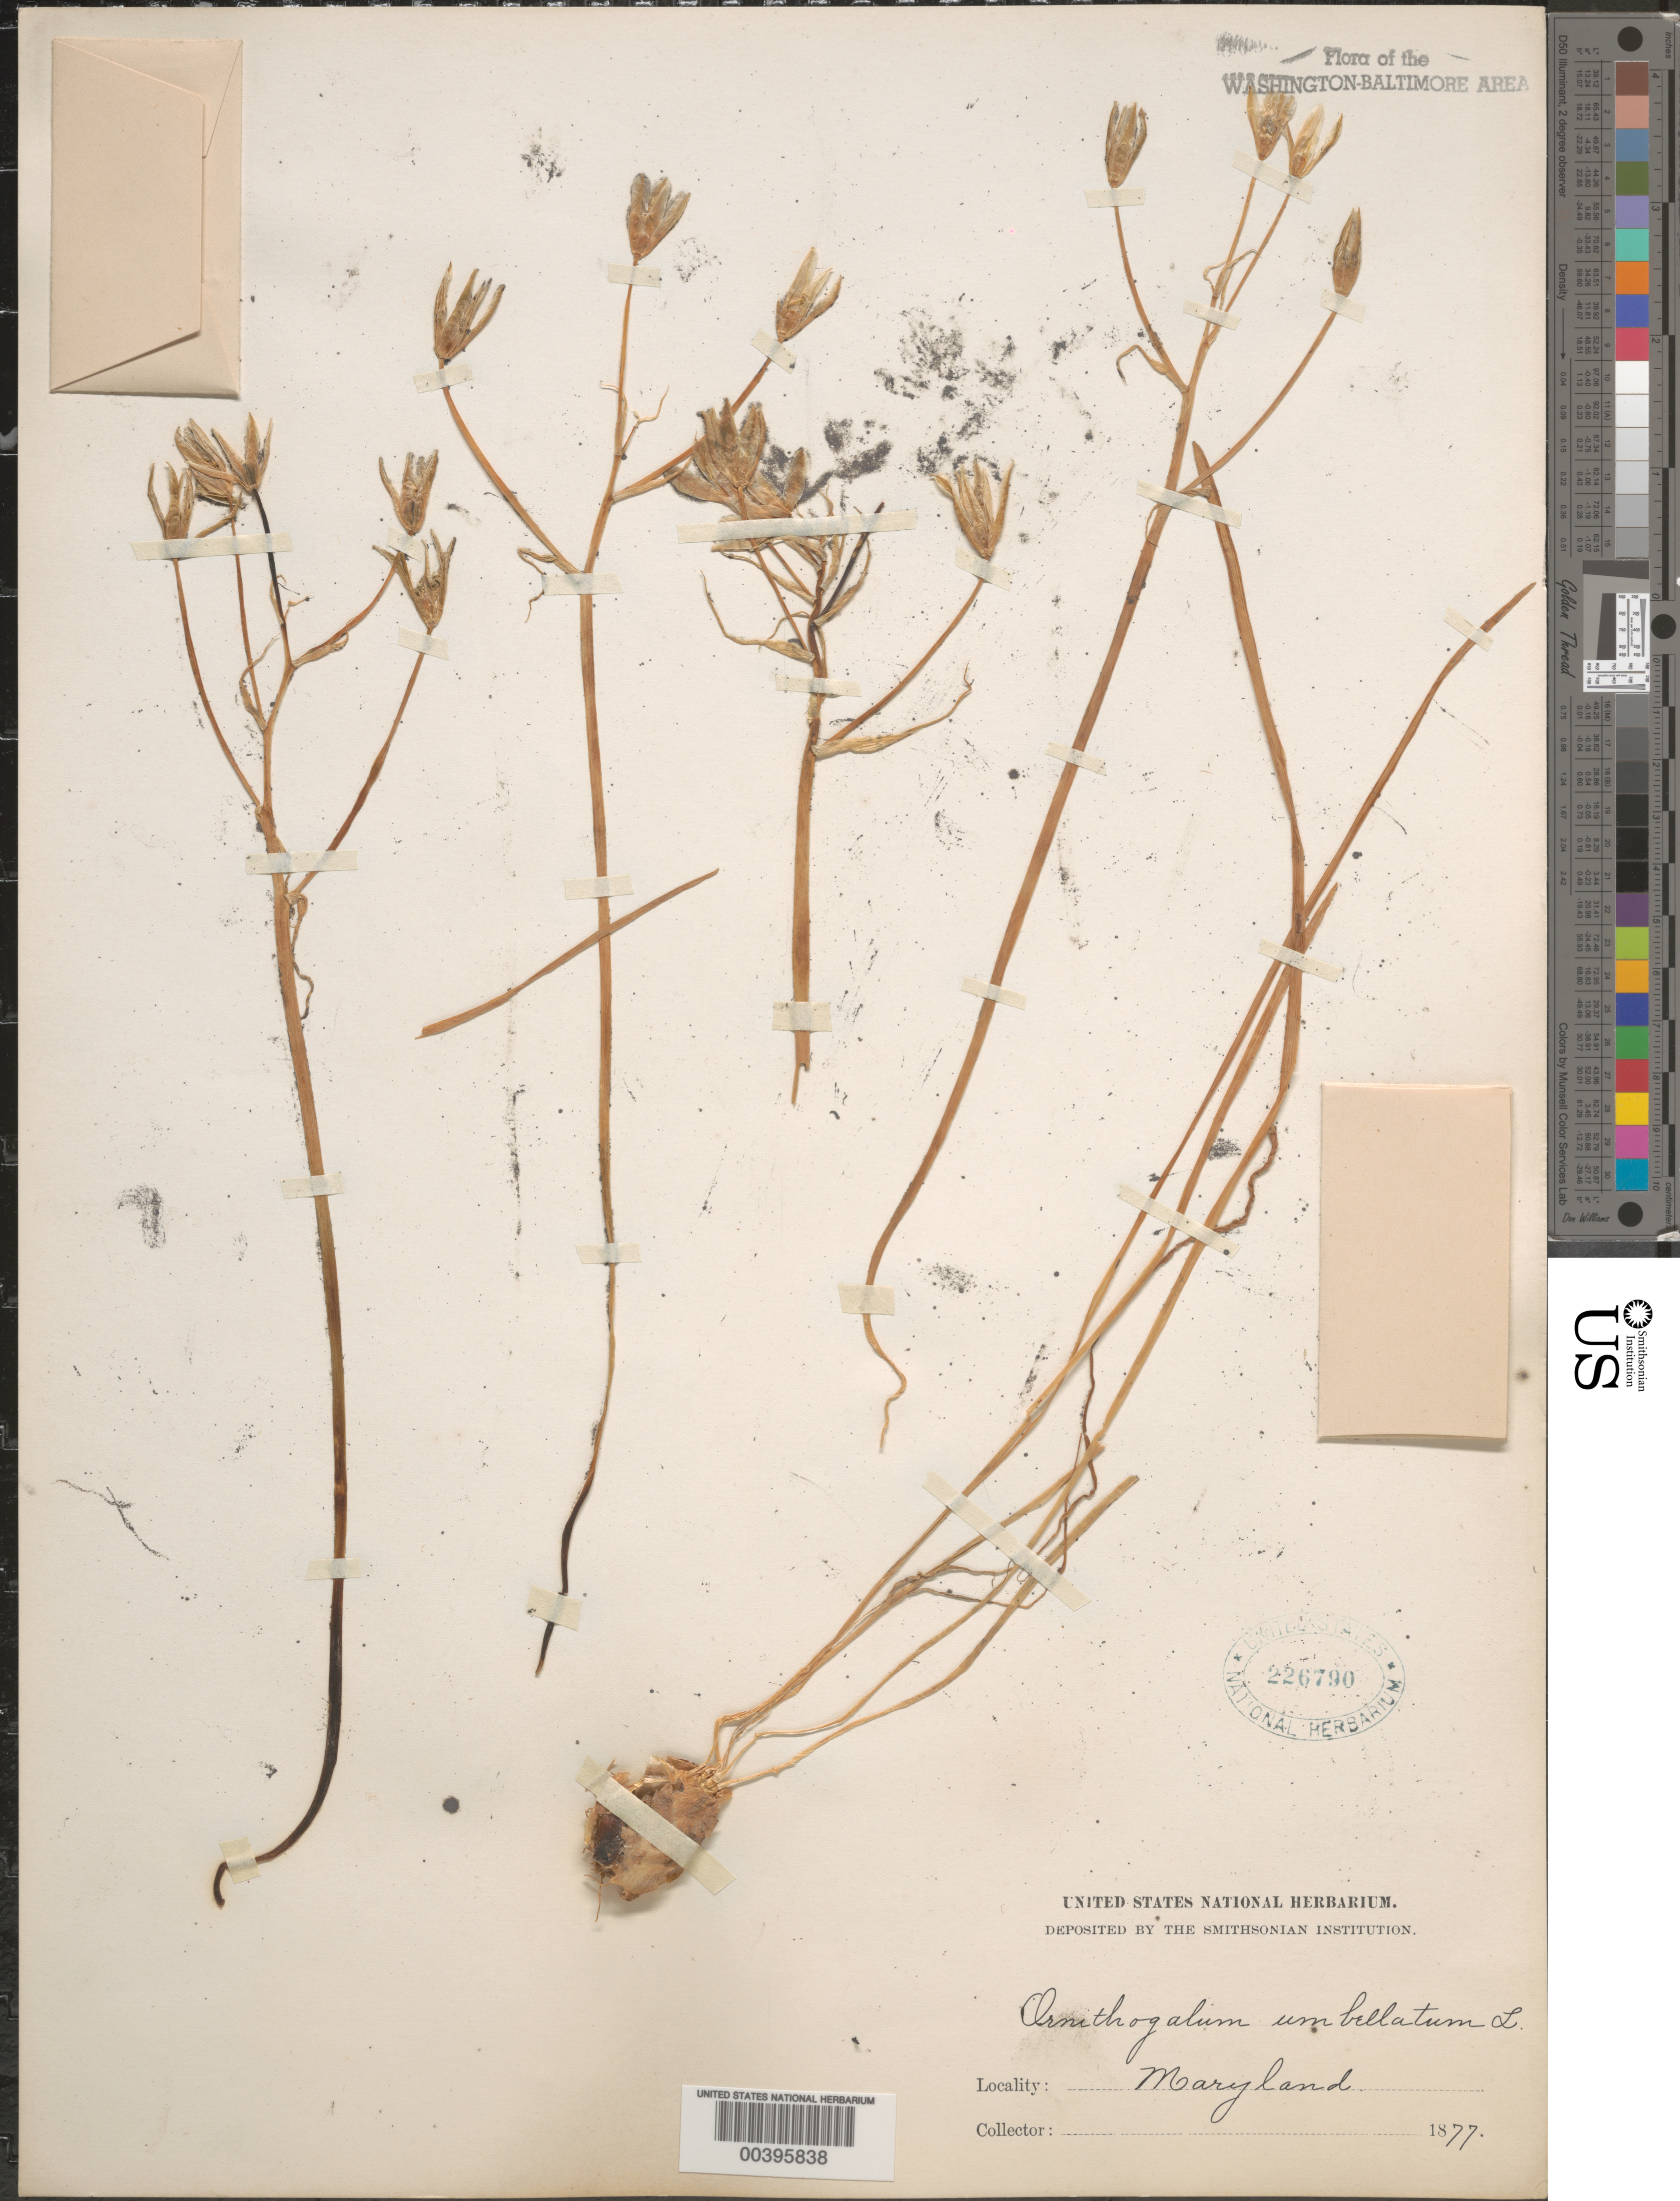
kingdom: Plantae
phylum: Tracheophyta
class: Liliopsida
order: Asparagales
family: Asparagaceae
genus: Ornithogalum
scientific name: Ornithogalum umbellatum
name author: L.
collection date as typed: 1877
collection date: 1877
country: United States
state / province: Maryland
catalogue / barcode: US 226790